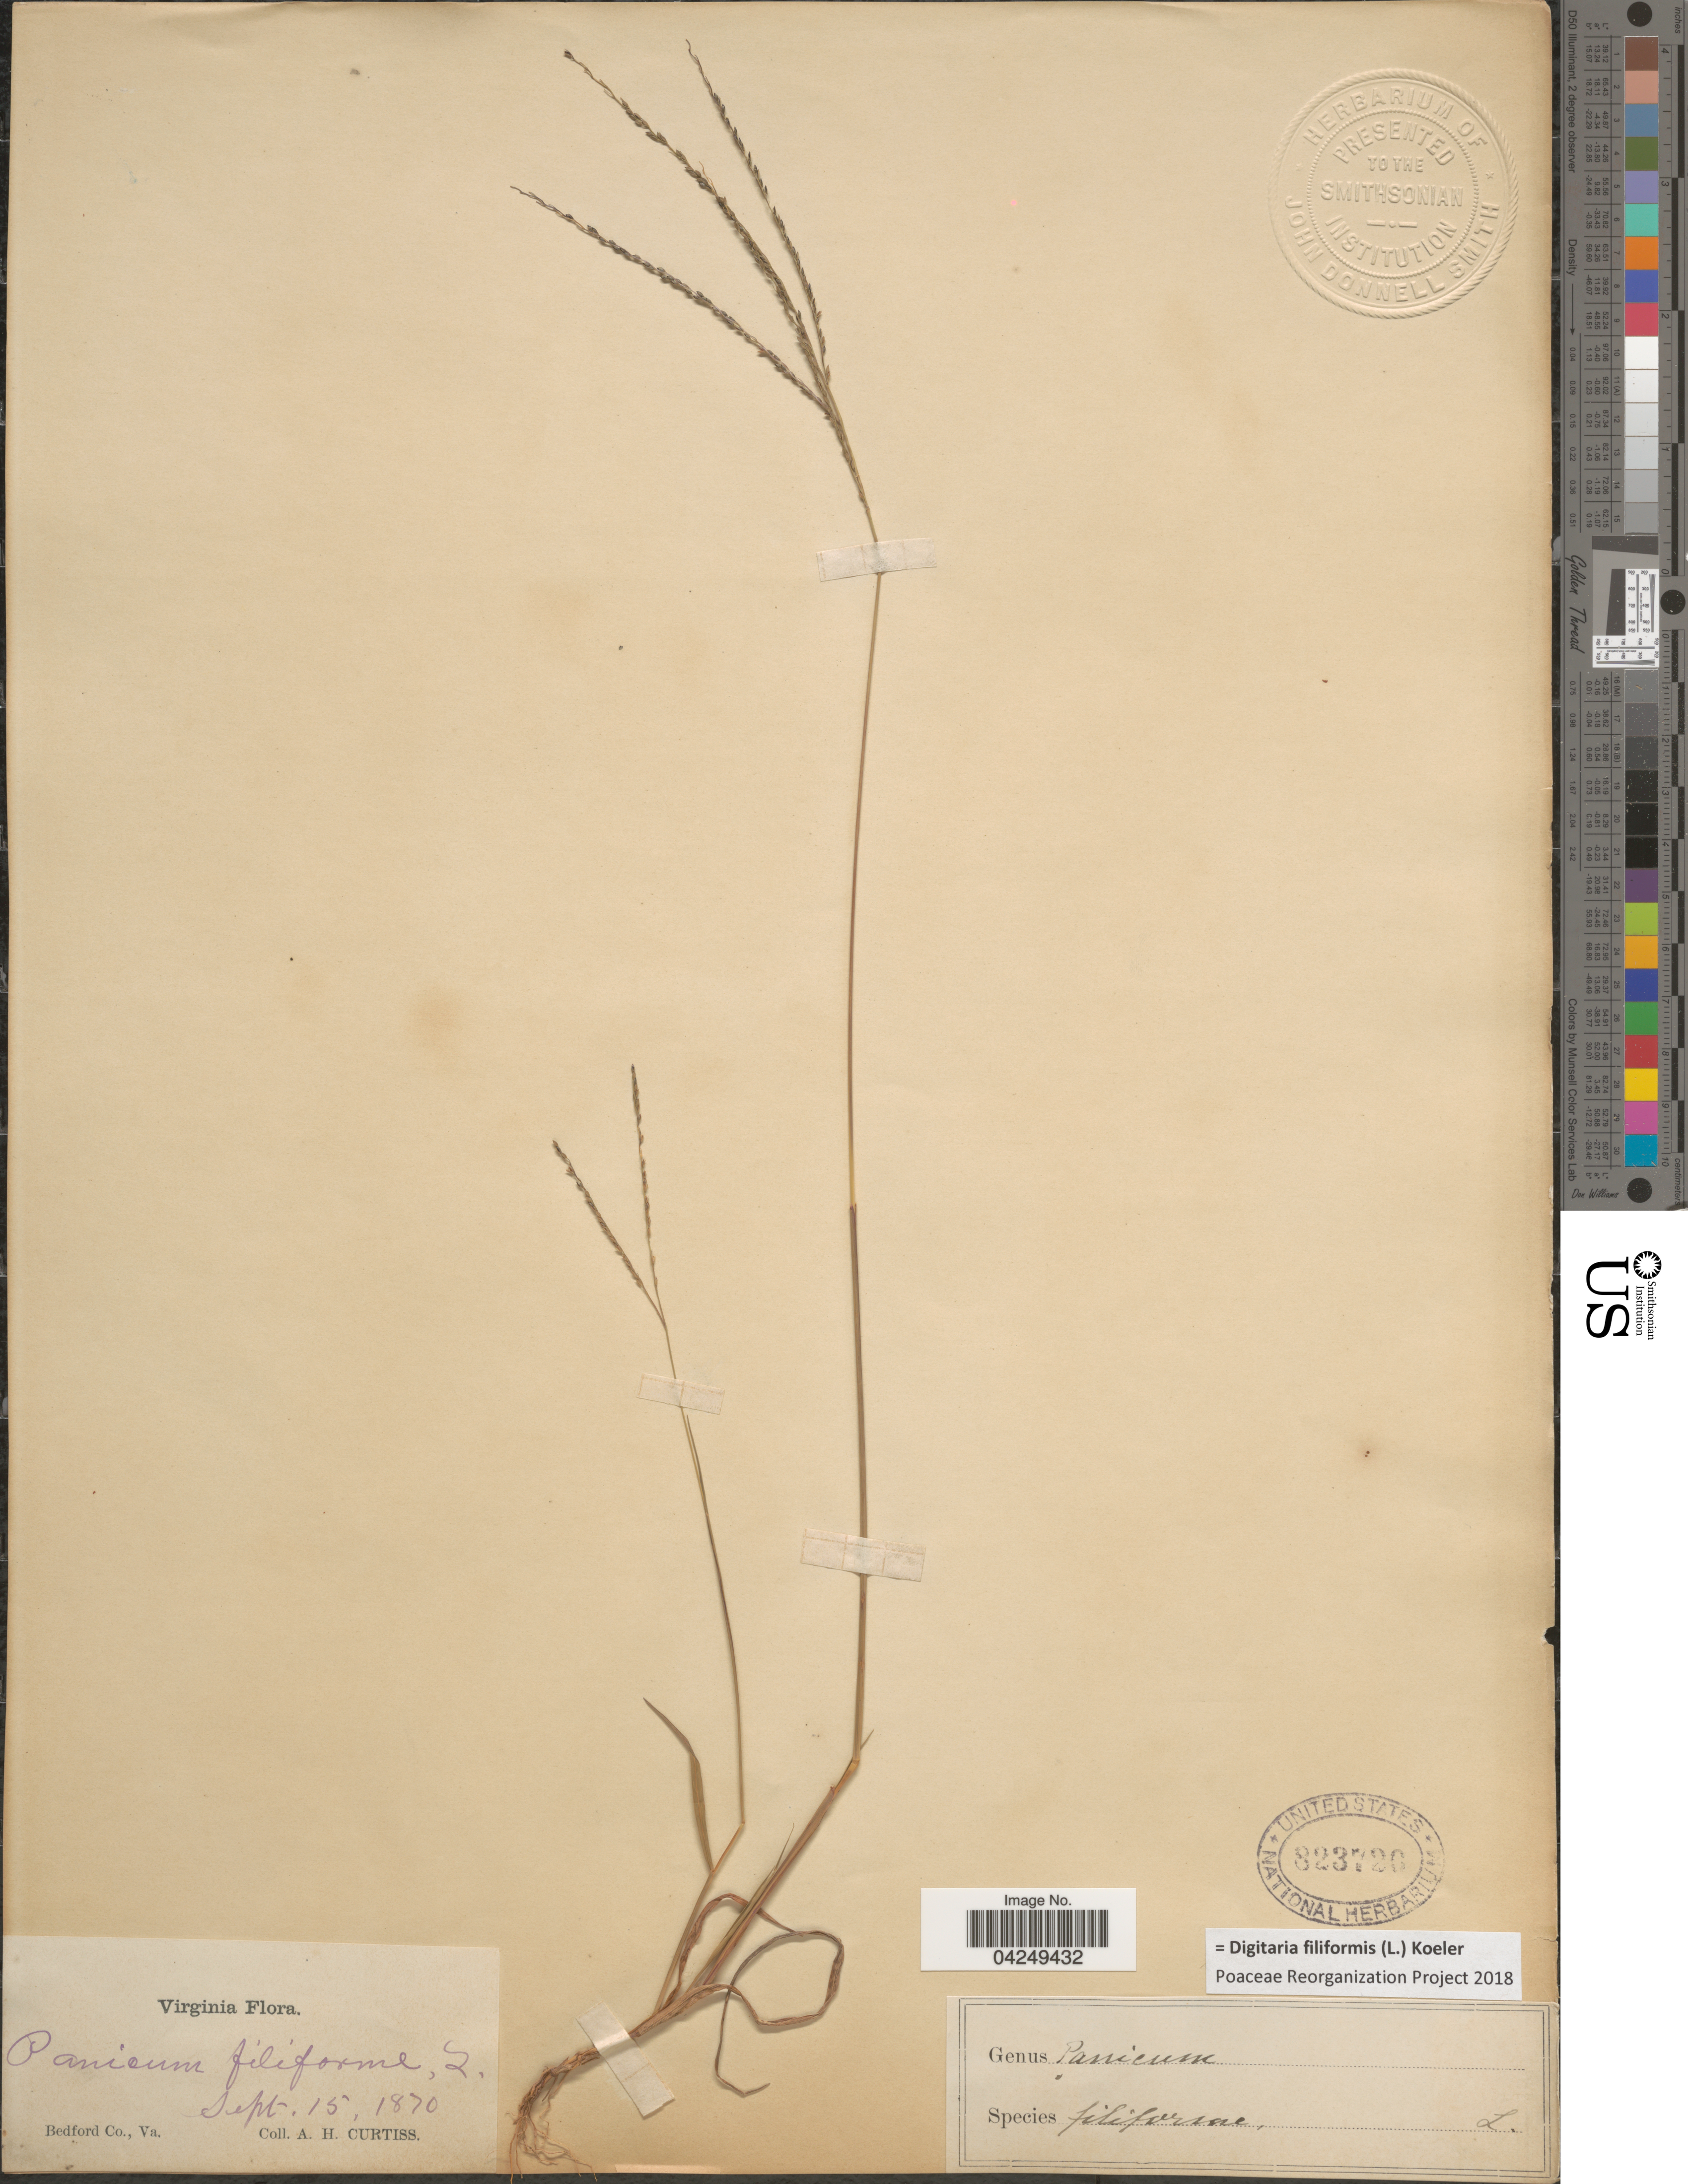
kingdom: Plantae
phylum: Tracheophyta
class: Liliopsida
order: Poales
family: Poaceae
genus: Digitaria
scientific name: Digitaria filiformis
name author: (L.) Koeler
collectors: A. H. Curtiss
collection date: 1870-09-15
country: United States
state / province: Virginia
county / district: Bedford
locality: Bedford Co.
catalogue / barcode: US 823720